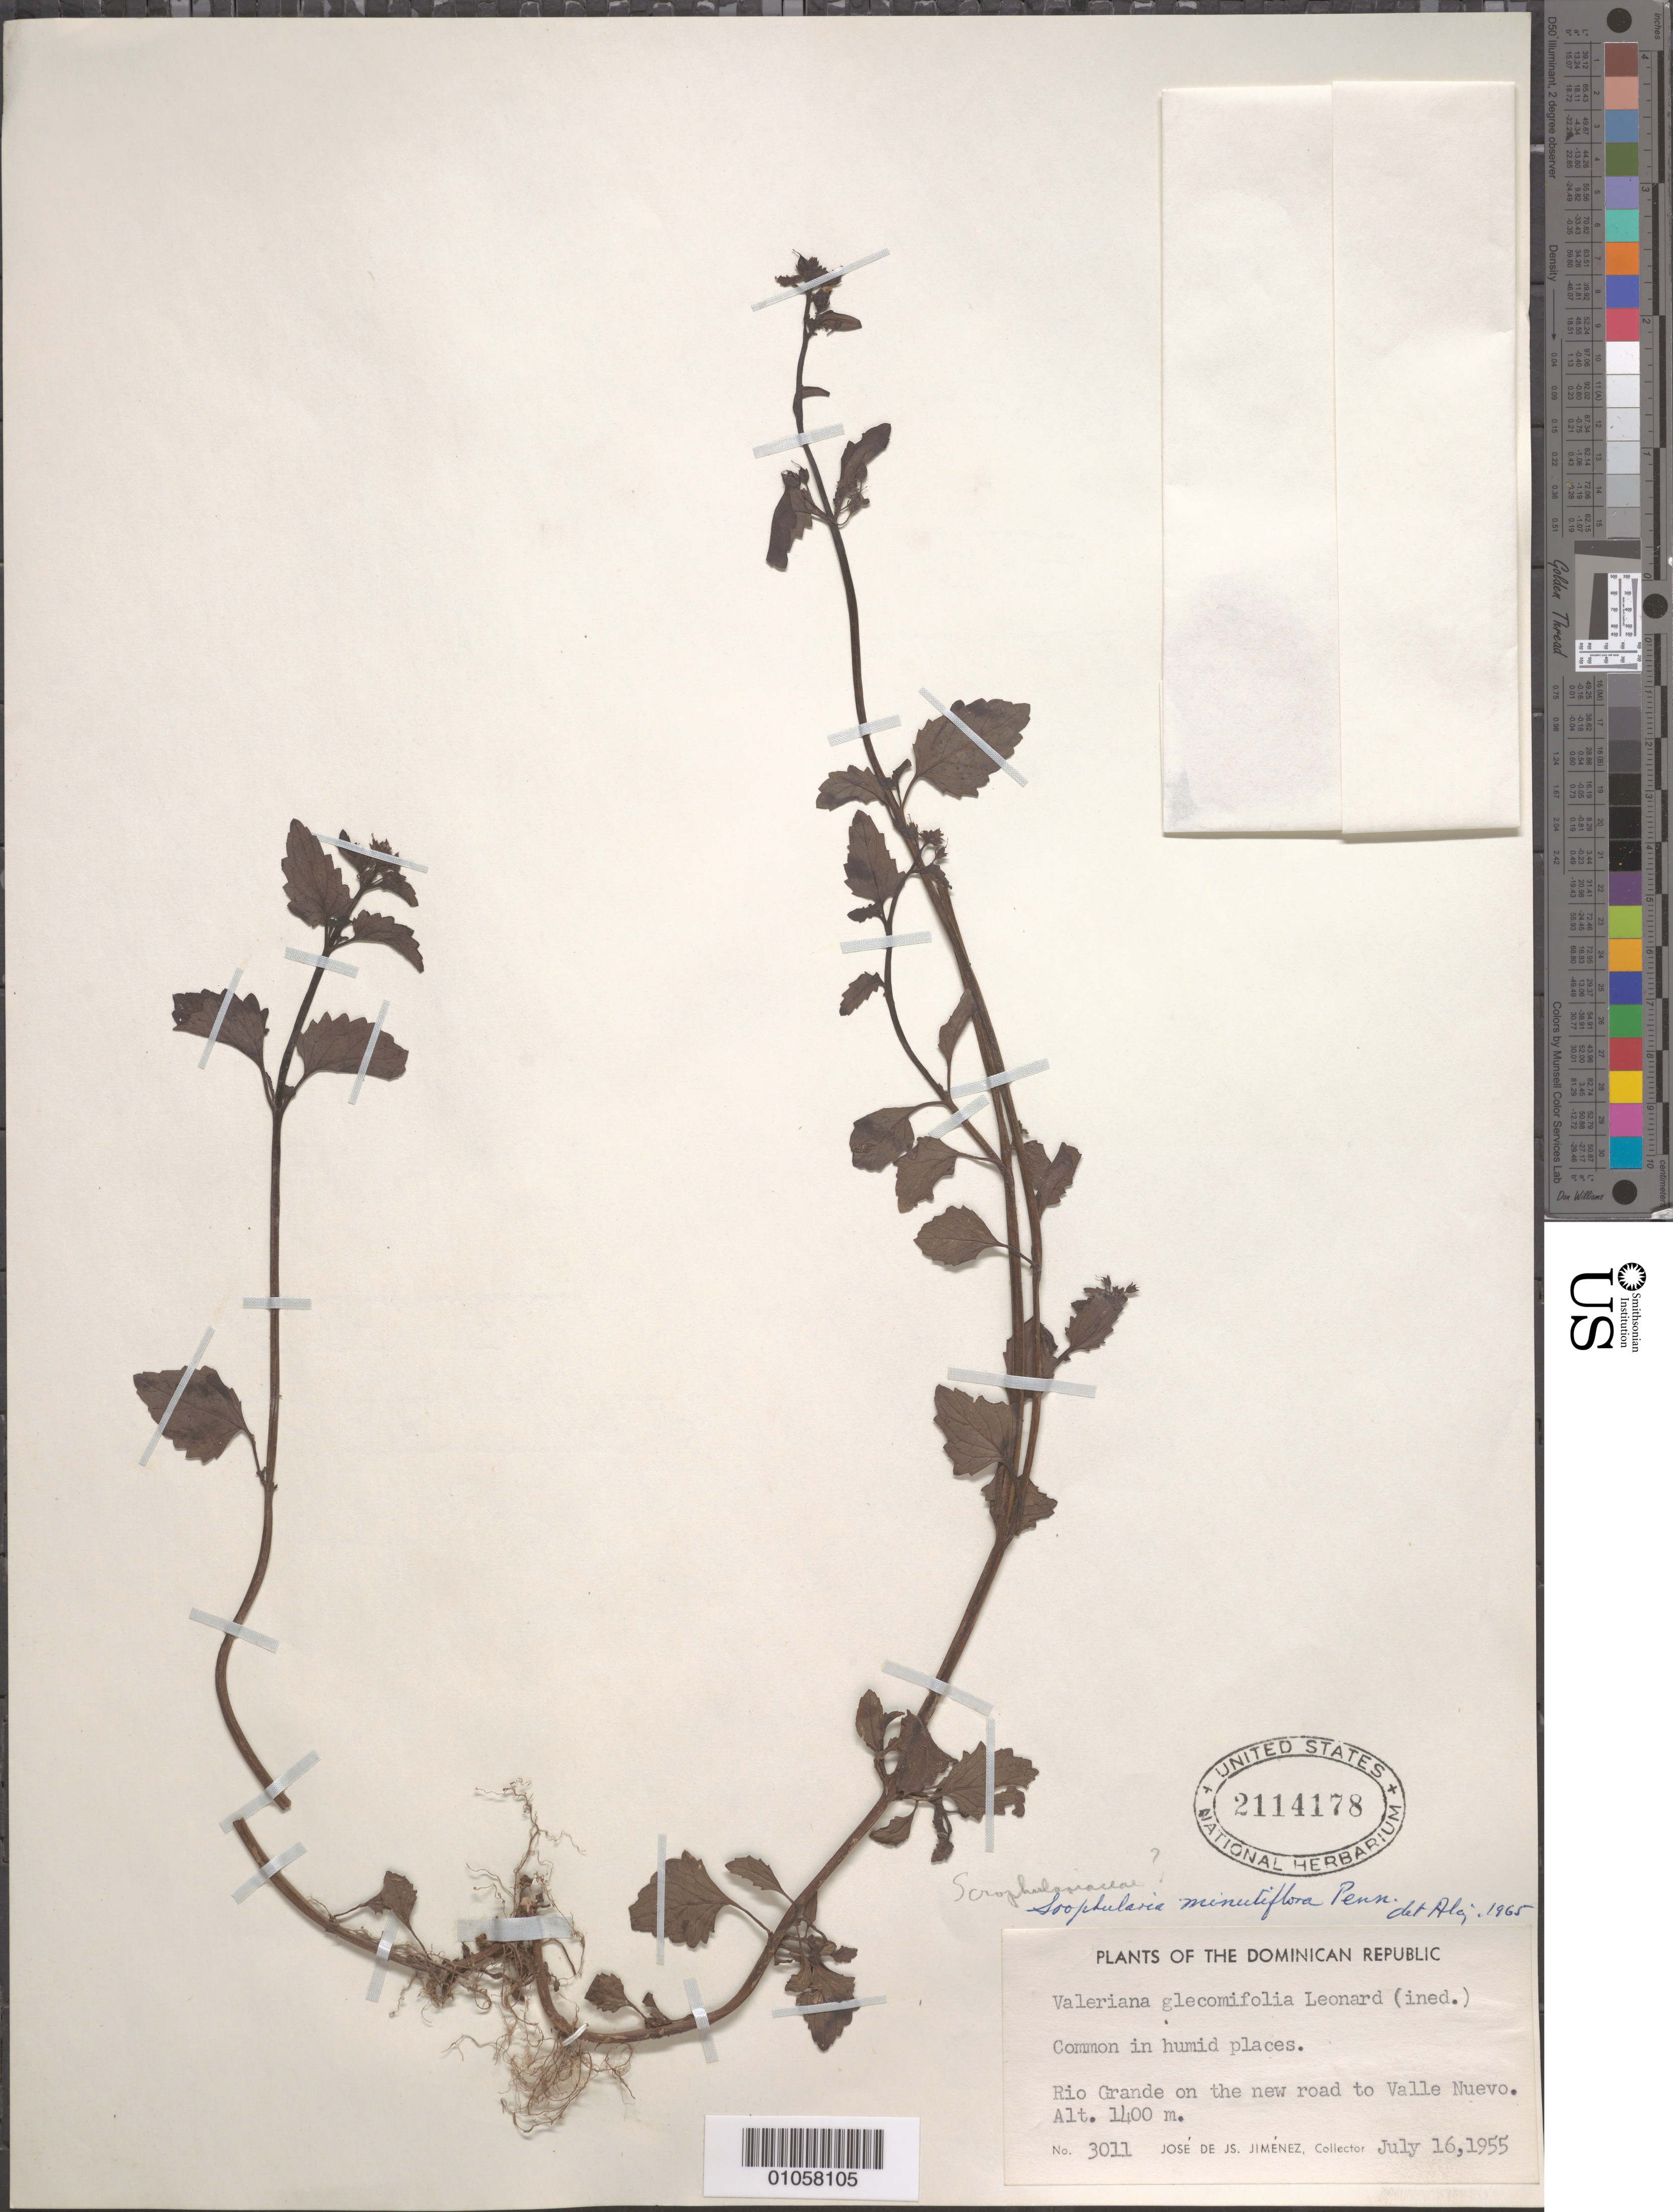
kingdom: Plantae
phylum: Tracheophyta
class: Magnoliopsida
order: Lamiales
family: Scrophulariaceae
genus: Scrophularia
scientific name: Scrophularia minutiflora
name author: Pennell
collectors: J. J. Jiménez Almonte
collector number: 3011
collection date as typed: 16 Jul 1955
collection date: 1955-07-16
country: Dominican Republic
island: Hispaniola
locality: Río Grande, on the new road to Valle Nuevo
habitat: Common in humid places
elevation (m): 1400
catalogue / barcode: US 2114178